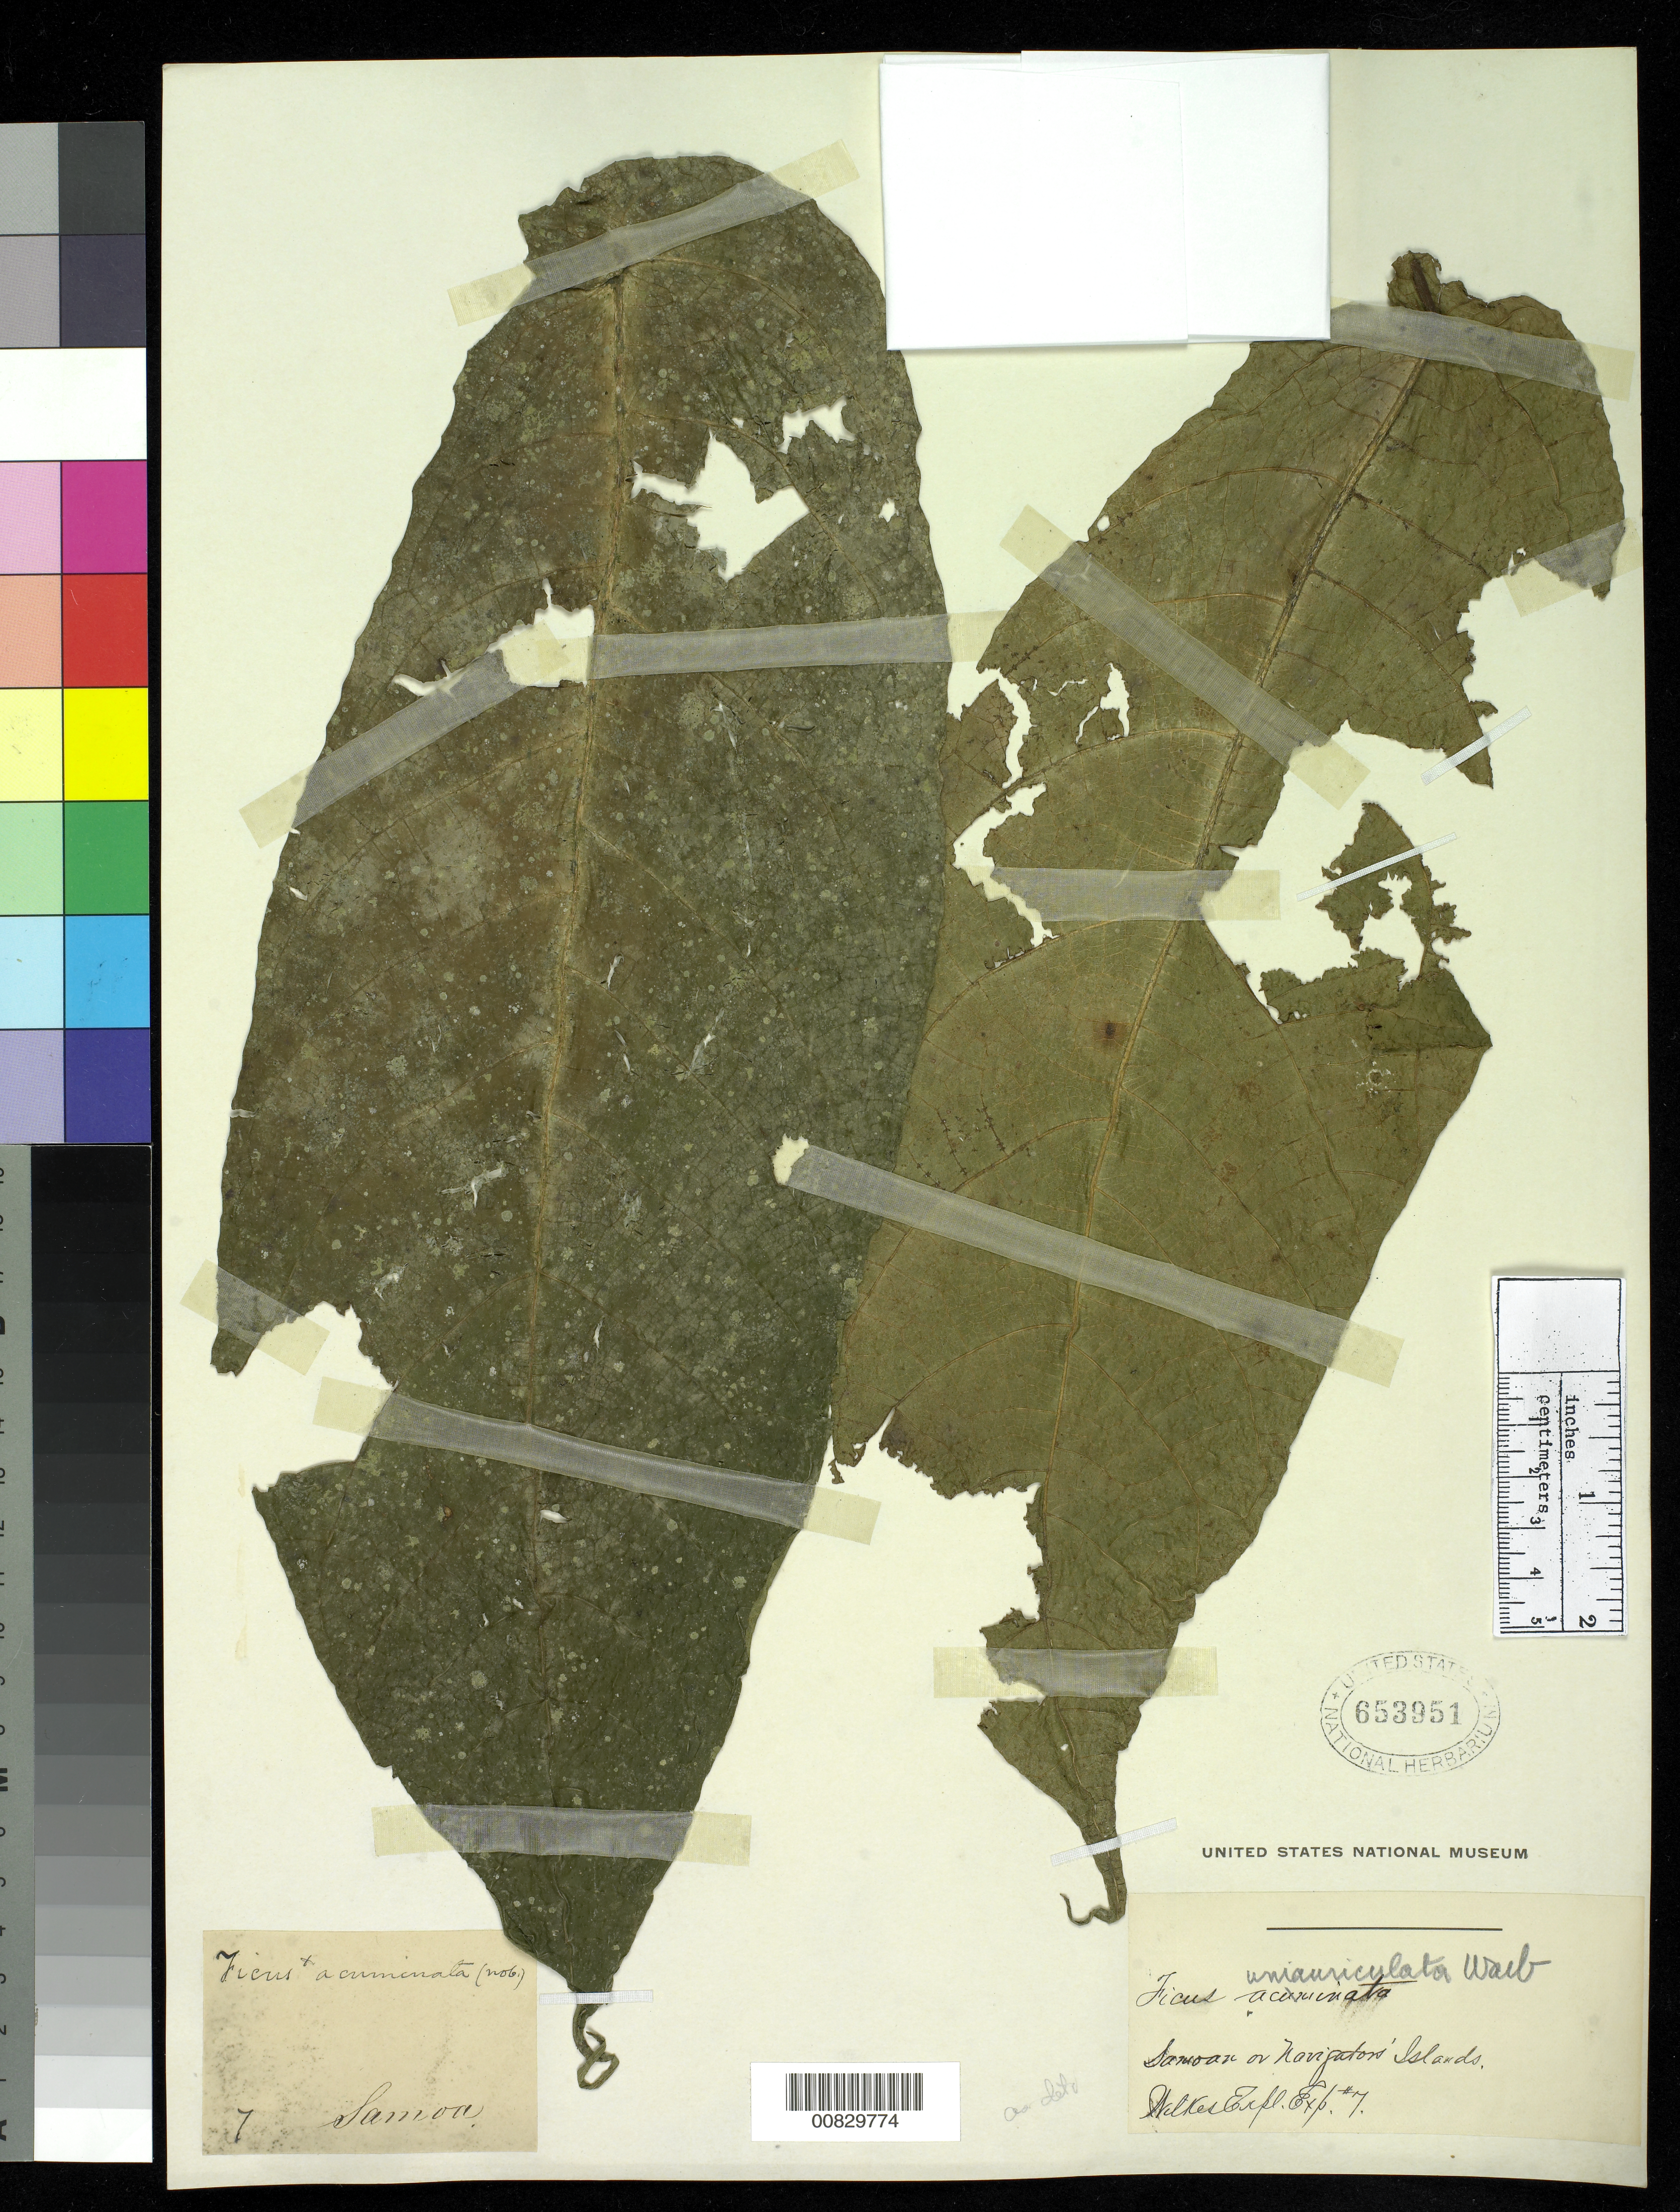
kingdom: Plantae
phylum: Tracheophyta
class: Magnoliopsida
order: Rosales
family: Moraceae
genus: Ficus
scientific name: Ficus uniauriculata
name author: Warb.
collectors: Wilkes Explor. Exped.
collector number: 7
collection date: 1838/1842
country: American Samoa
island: Tutua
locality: Samoan to Navigator's Islands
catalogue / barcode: US 653951